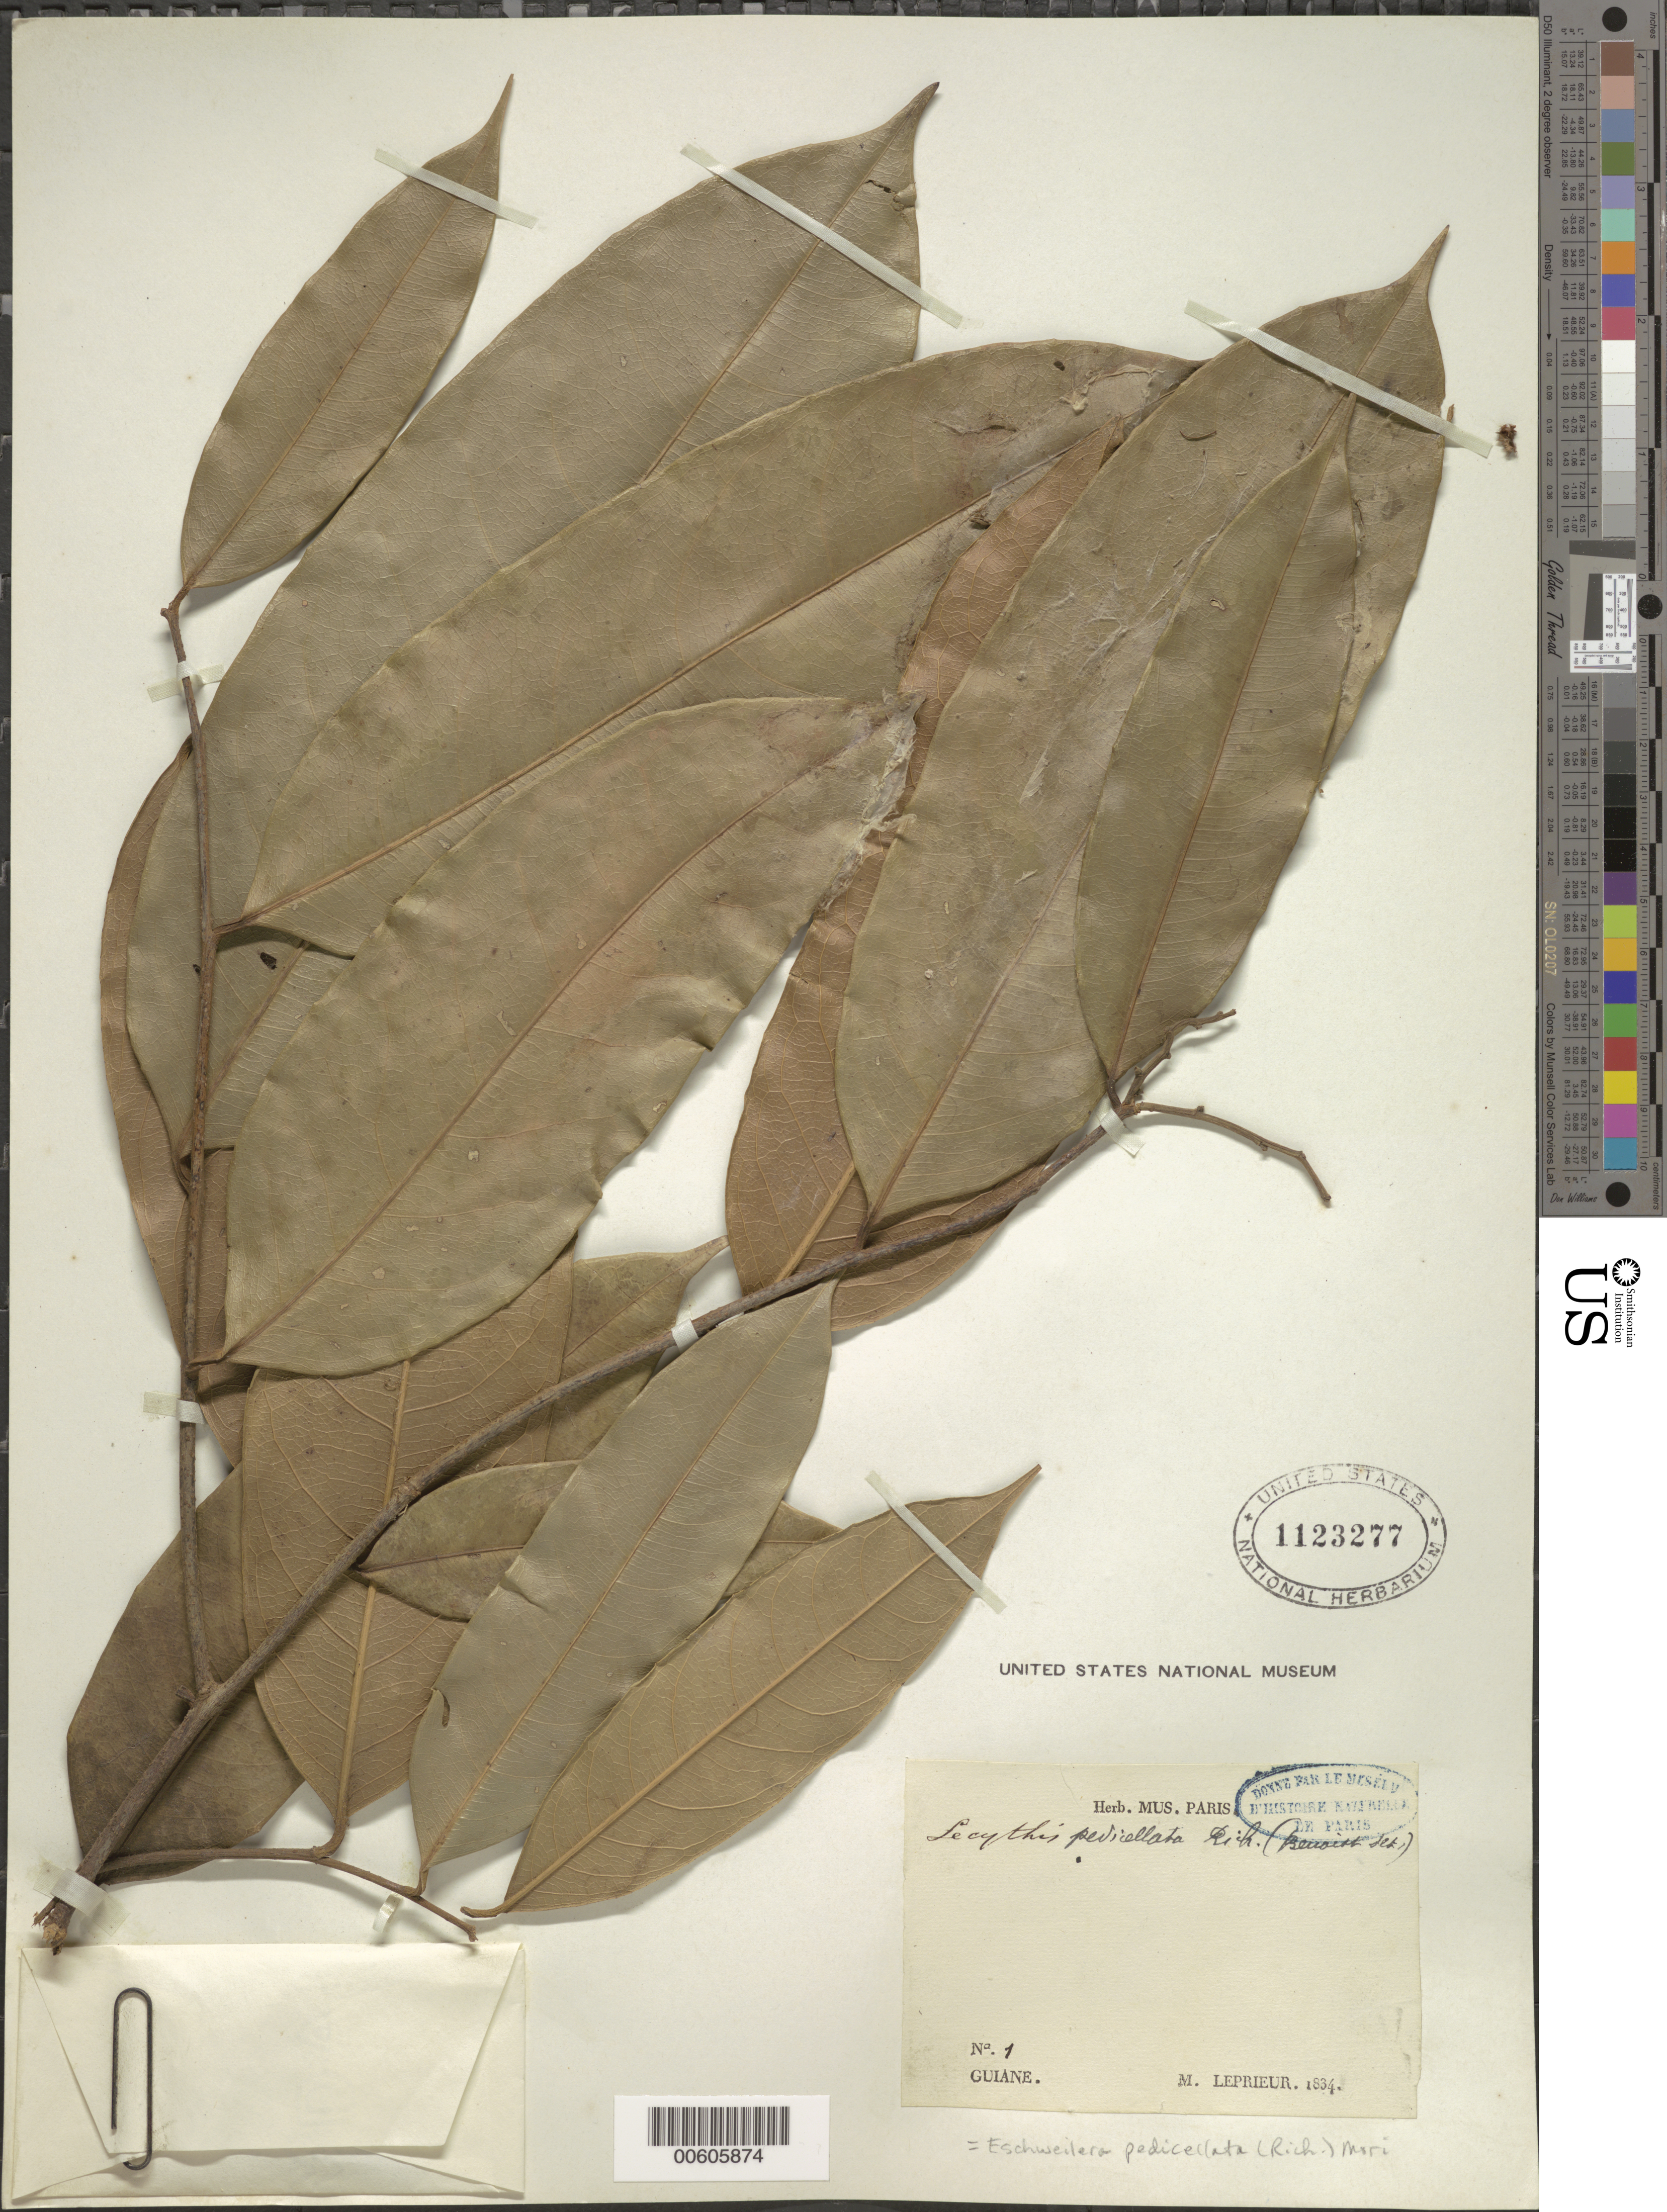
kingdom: Plantae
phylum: Tracheophyta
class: Magnoliopsida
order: Ericales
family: Lecythidaceae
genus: Eschweilera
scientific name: Eschweilera pedicellata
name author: (Rich.) S.A. Mori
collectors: F. M. R. Leprieur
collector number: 1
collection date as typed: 1834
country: French Guiana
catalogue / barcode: US 1123277